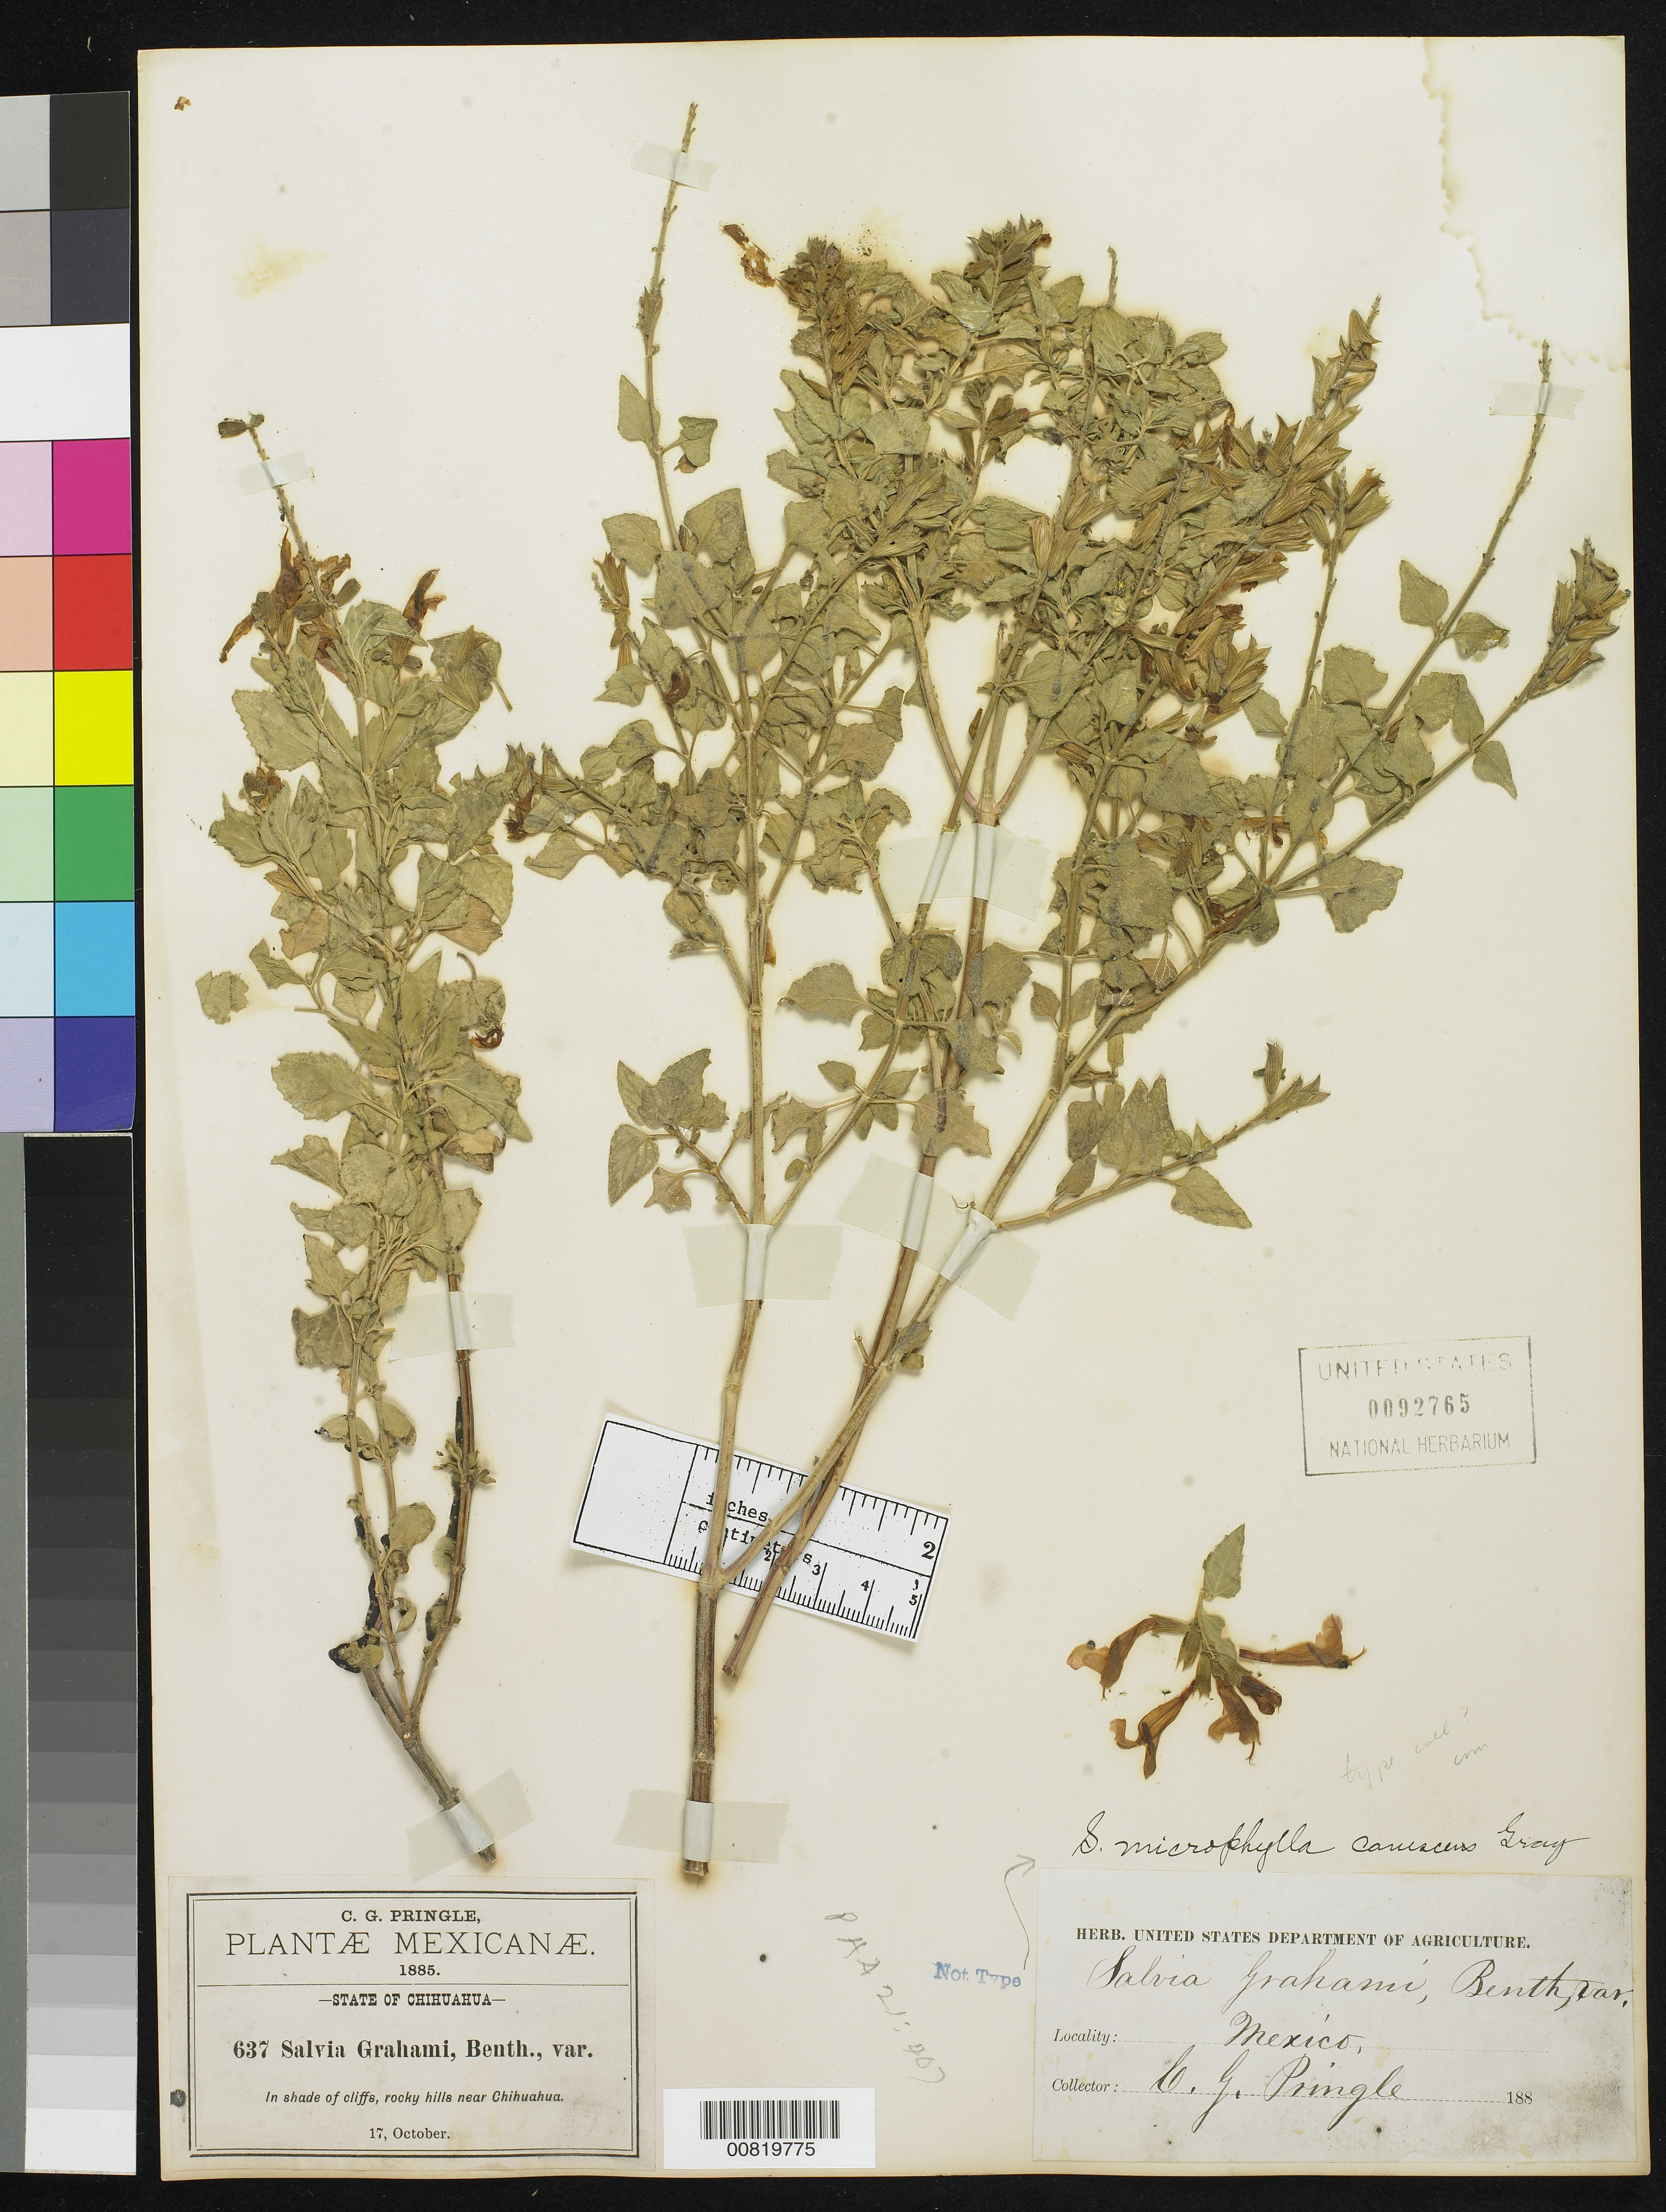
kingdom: Plantae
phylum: Tracheophyta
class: Magnoliopsida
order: Lamiales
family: Lamiaceae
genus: Salvia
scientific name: Salvia microphylla var. canescens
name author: A. Gray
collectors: C. G. Pringle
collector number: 637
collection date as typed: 17 Oct 1885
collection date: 1885-10-17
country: Mexico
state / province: Chihuahua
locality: Rocky hills near Chihuahua.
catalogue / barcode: US 92765